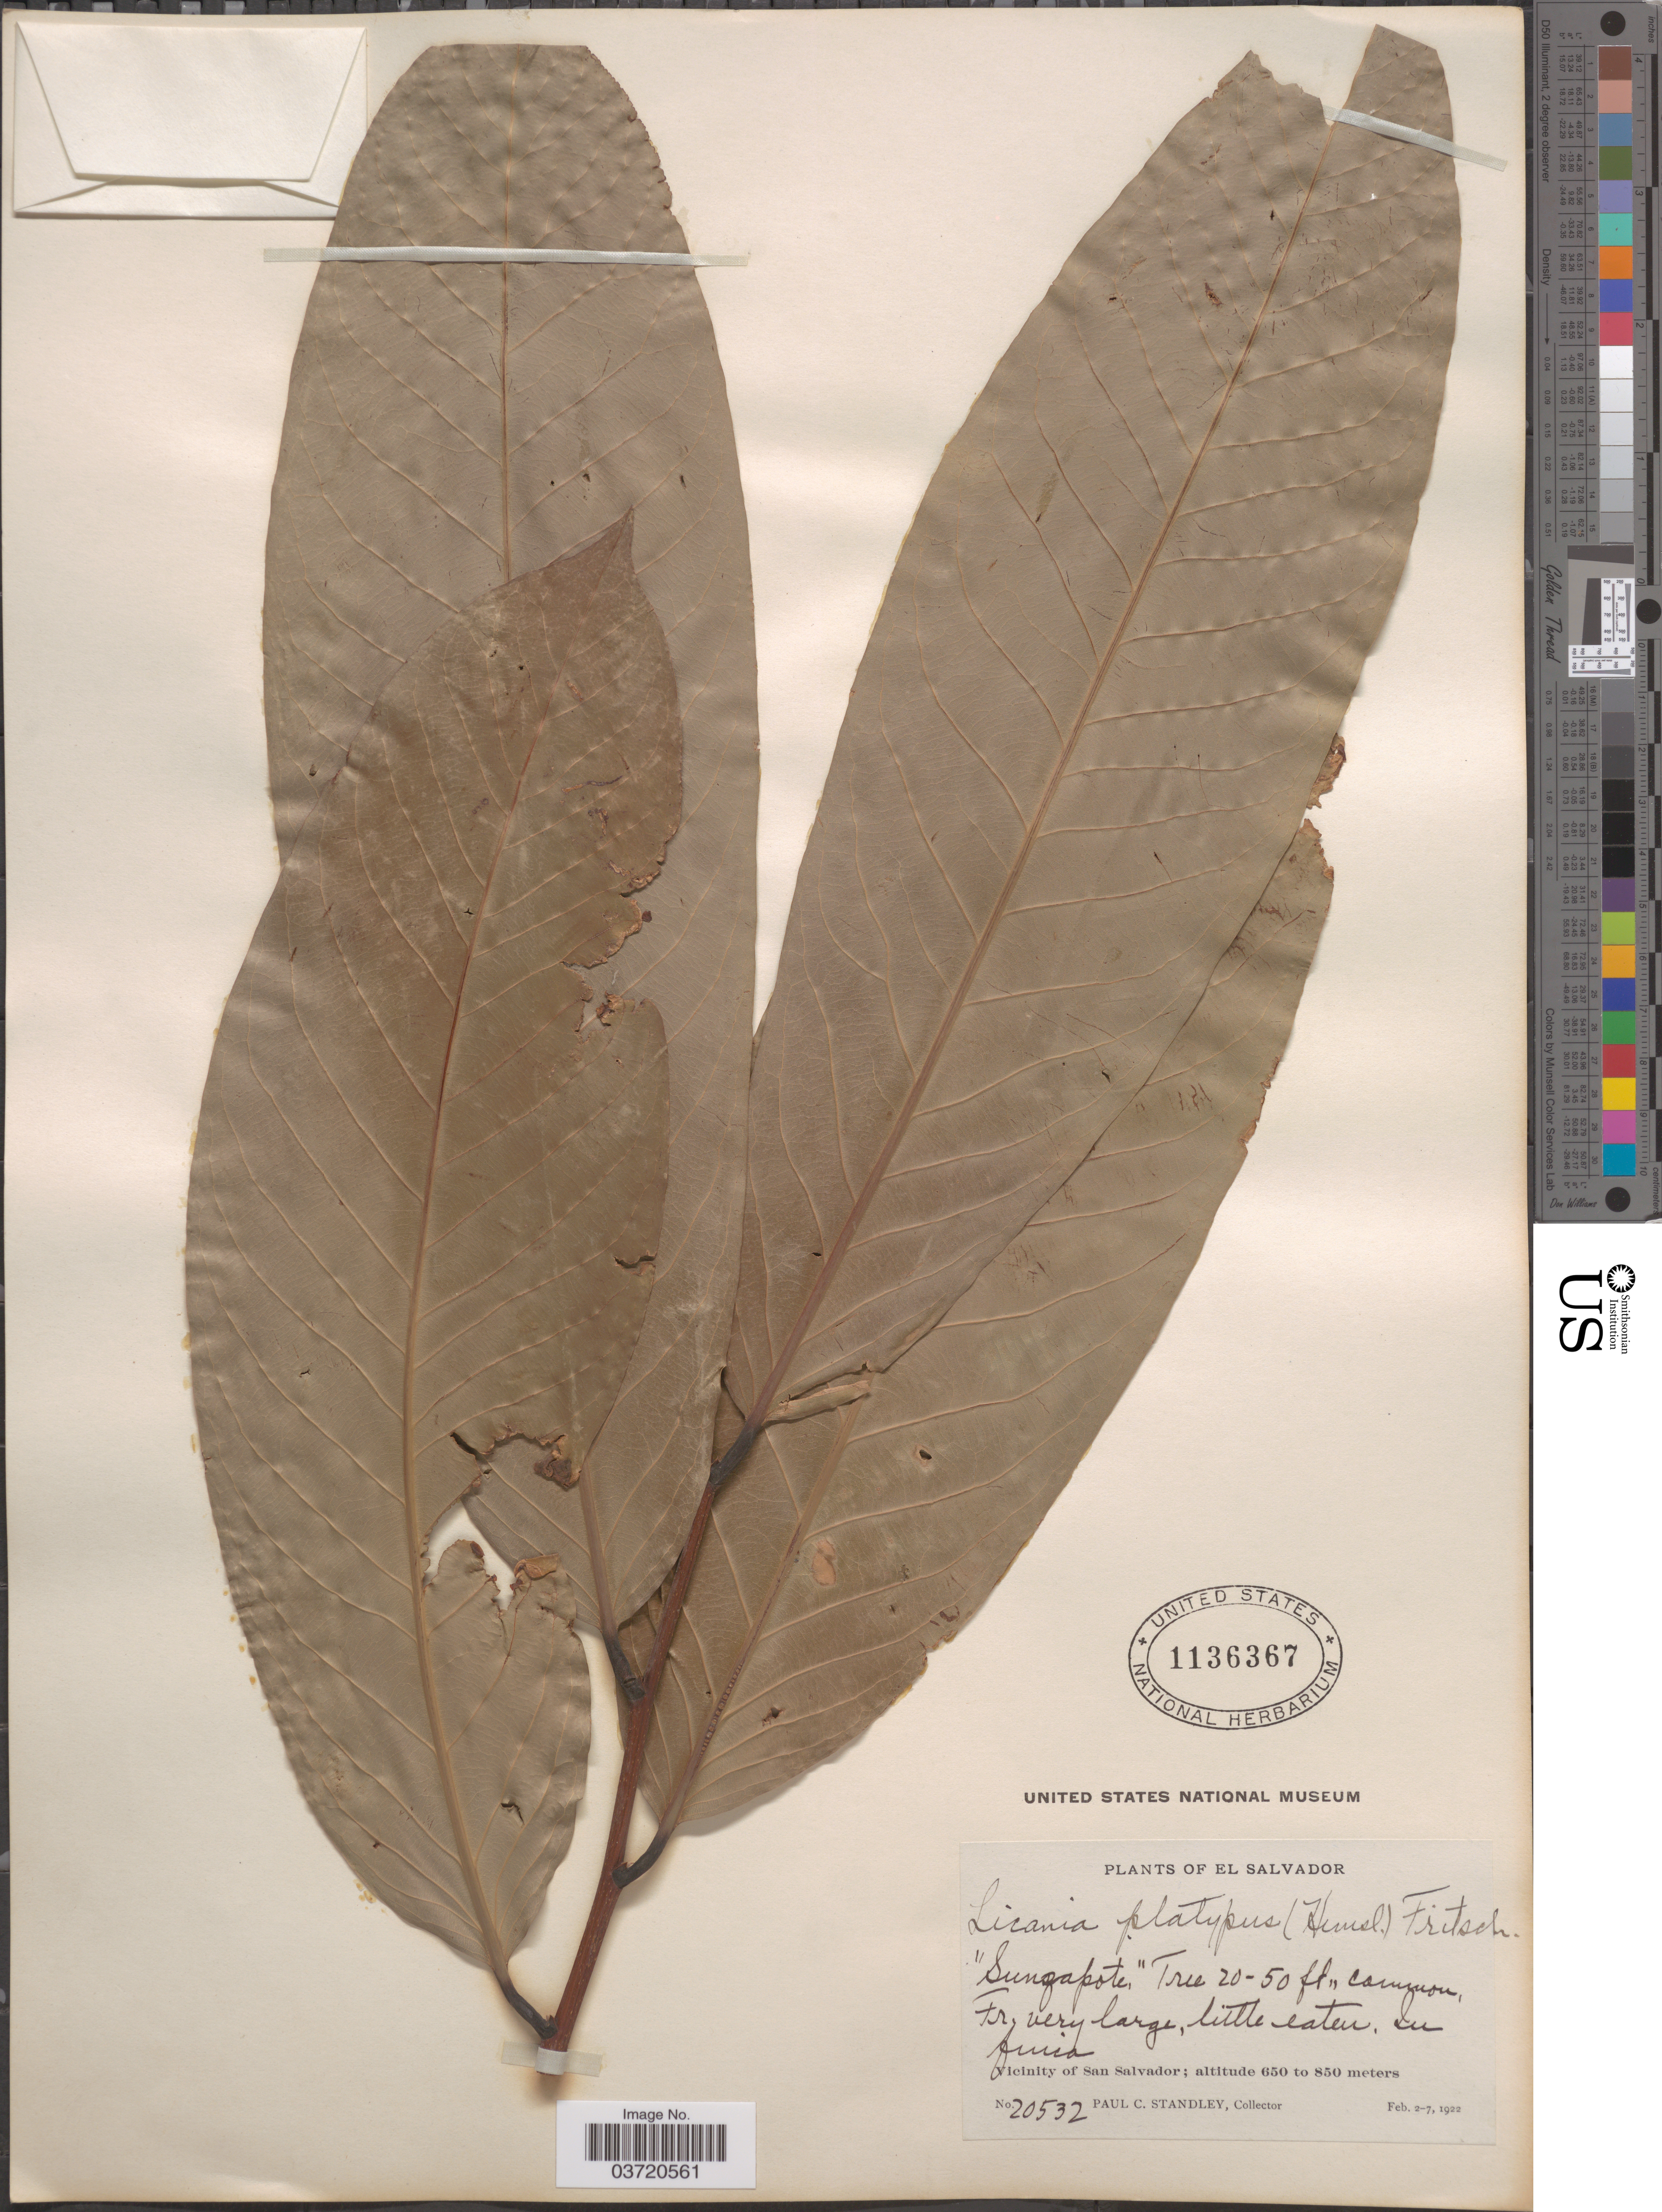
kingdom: Plantae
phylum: Tracheophyta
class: Magnoliopsida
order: Malpighiales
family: Chrysobalanaceae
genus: Moquilea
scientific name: Moquilea platypus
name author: Hemsl.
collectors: P. C. Standley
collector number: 20532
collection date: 1922-02-02/1922-02-07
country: El Salvador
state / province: San Salvador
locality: Vicinity of San Salvador.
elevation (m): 650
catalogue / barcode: US 1136367